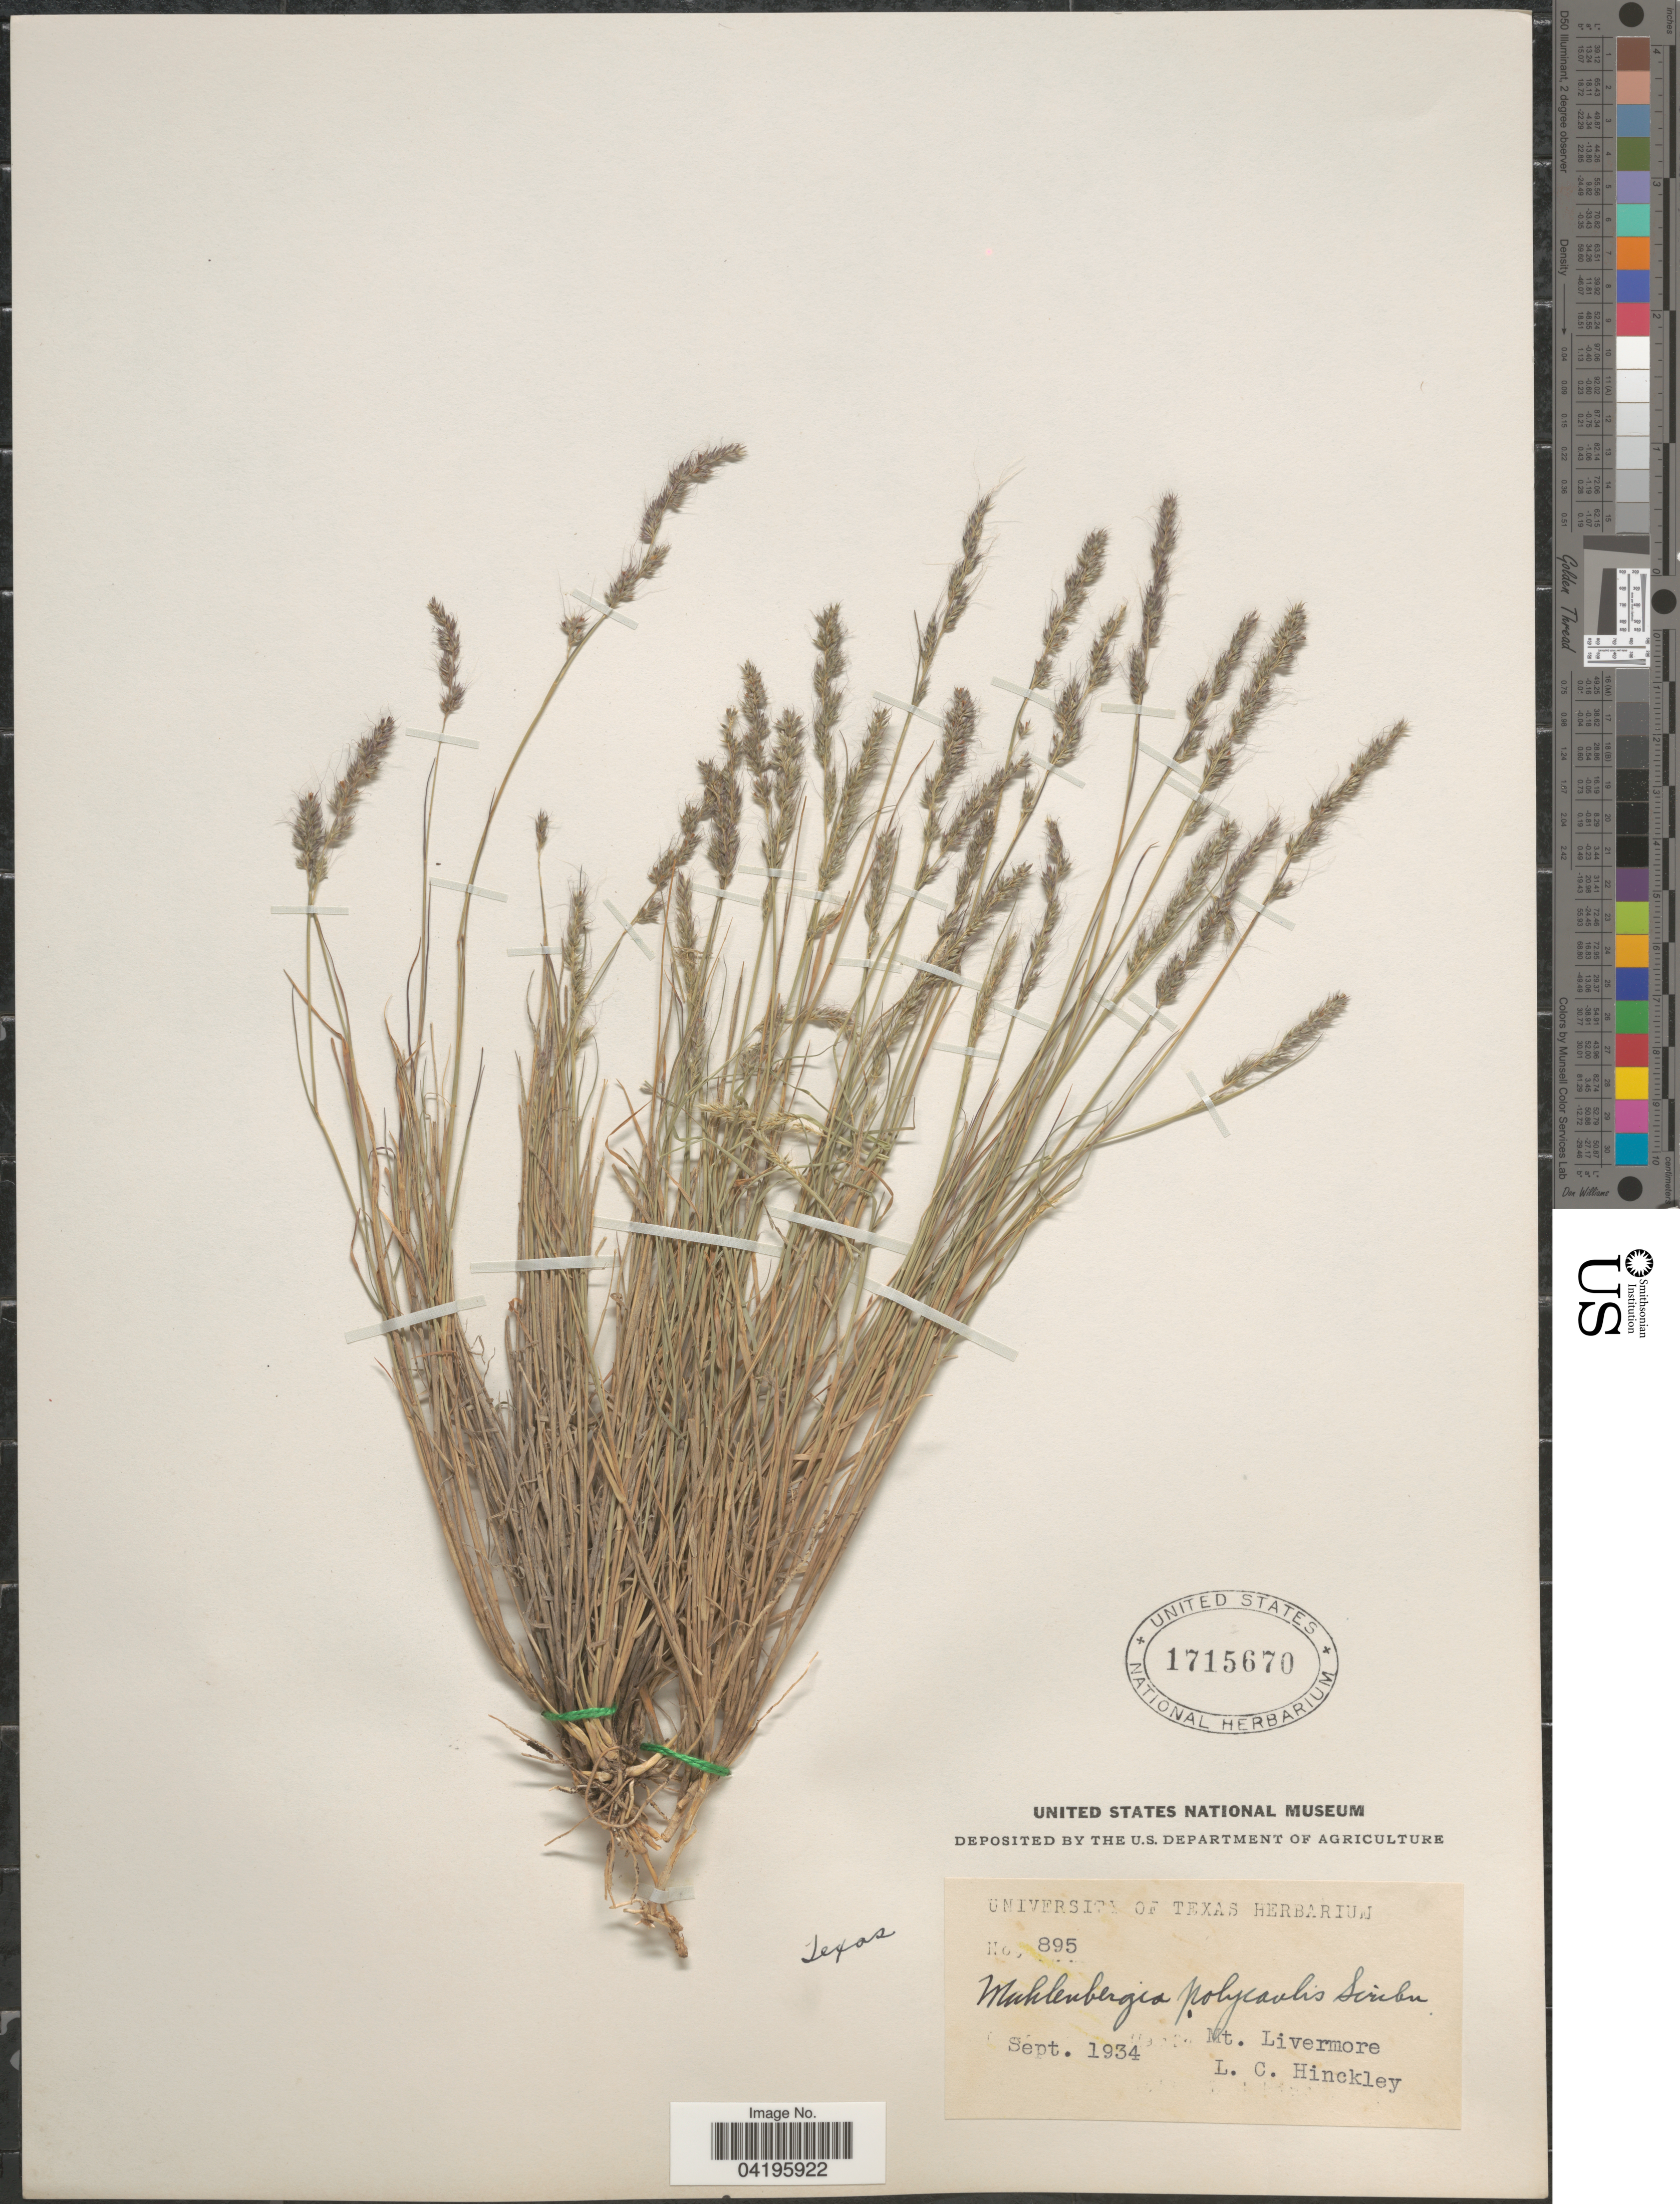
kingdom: Plantae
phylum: Tracheophyta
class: Liliopsida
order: Poales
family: Poaceae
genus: Muhlenbergia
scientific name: Muhlenbergia polycaulis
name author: Scribn.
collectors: L. Hinckley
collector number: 895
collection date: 1934-09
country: United States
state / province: Texas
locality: Mt. Livermore.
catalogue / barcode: US 1715670